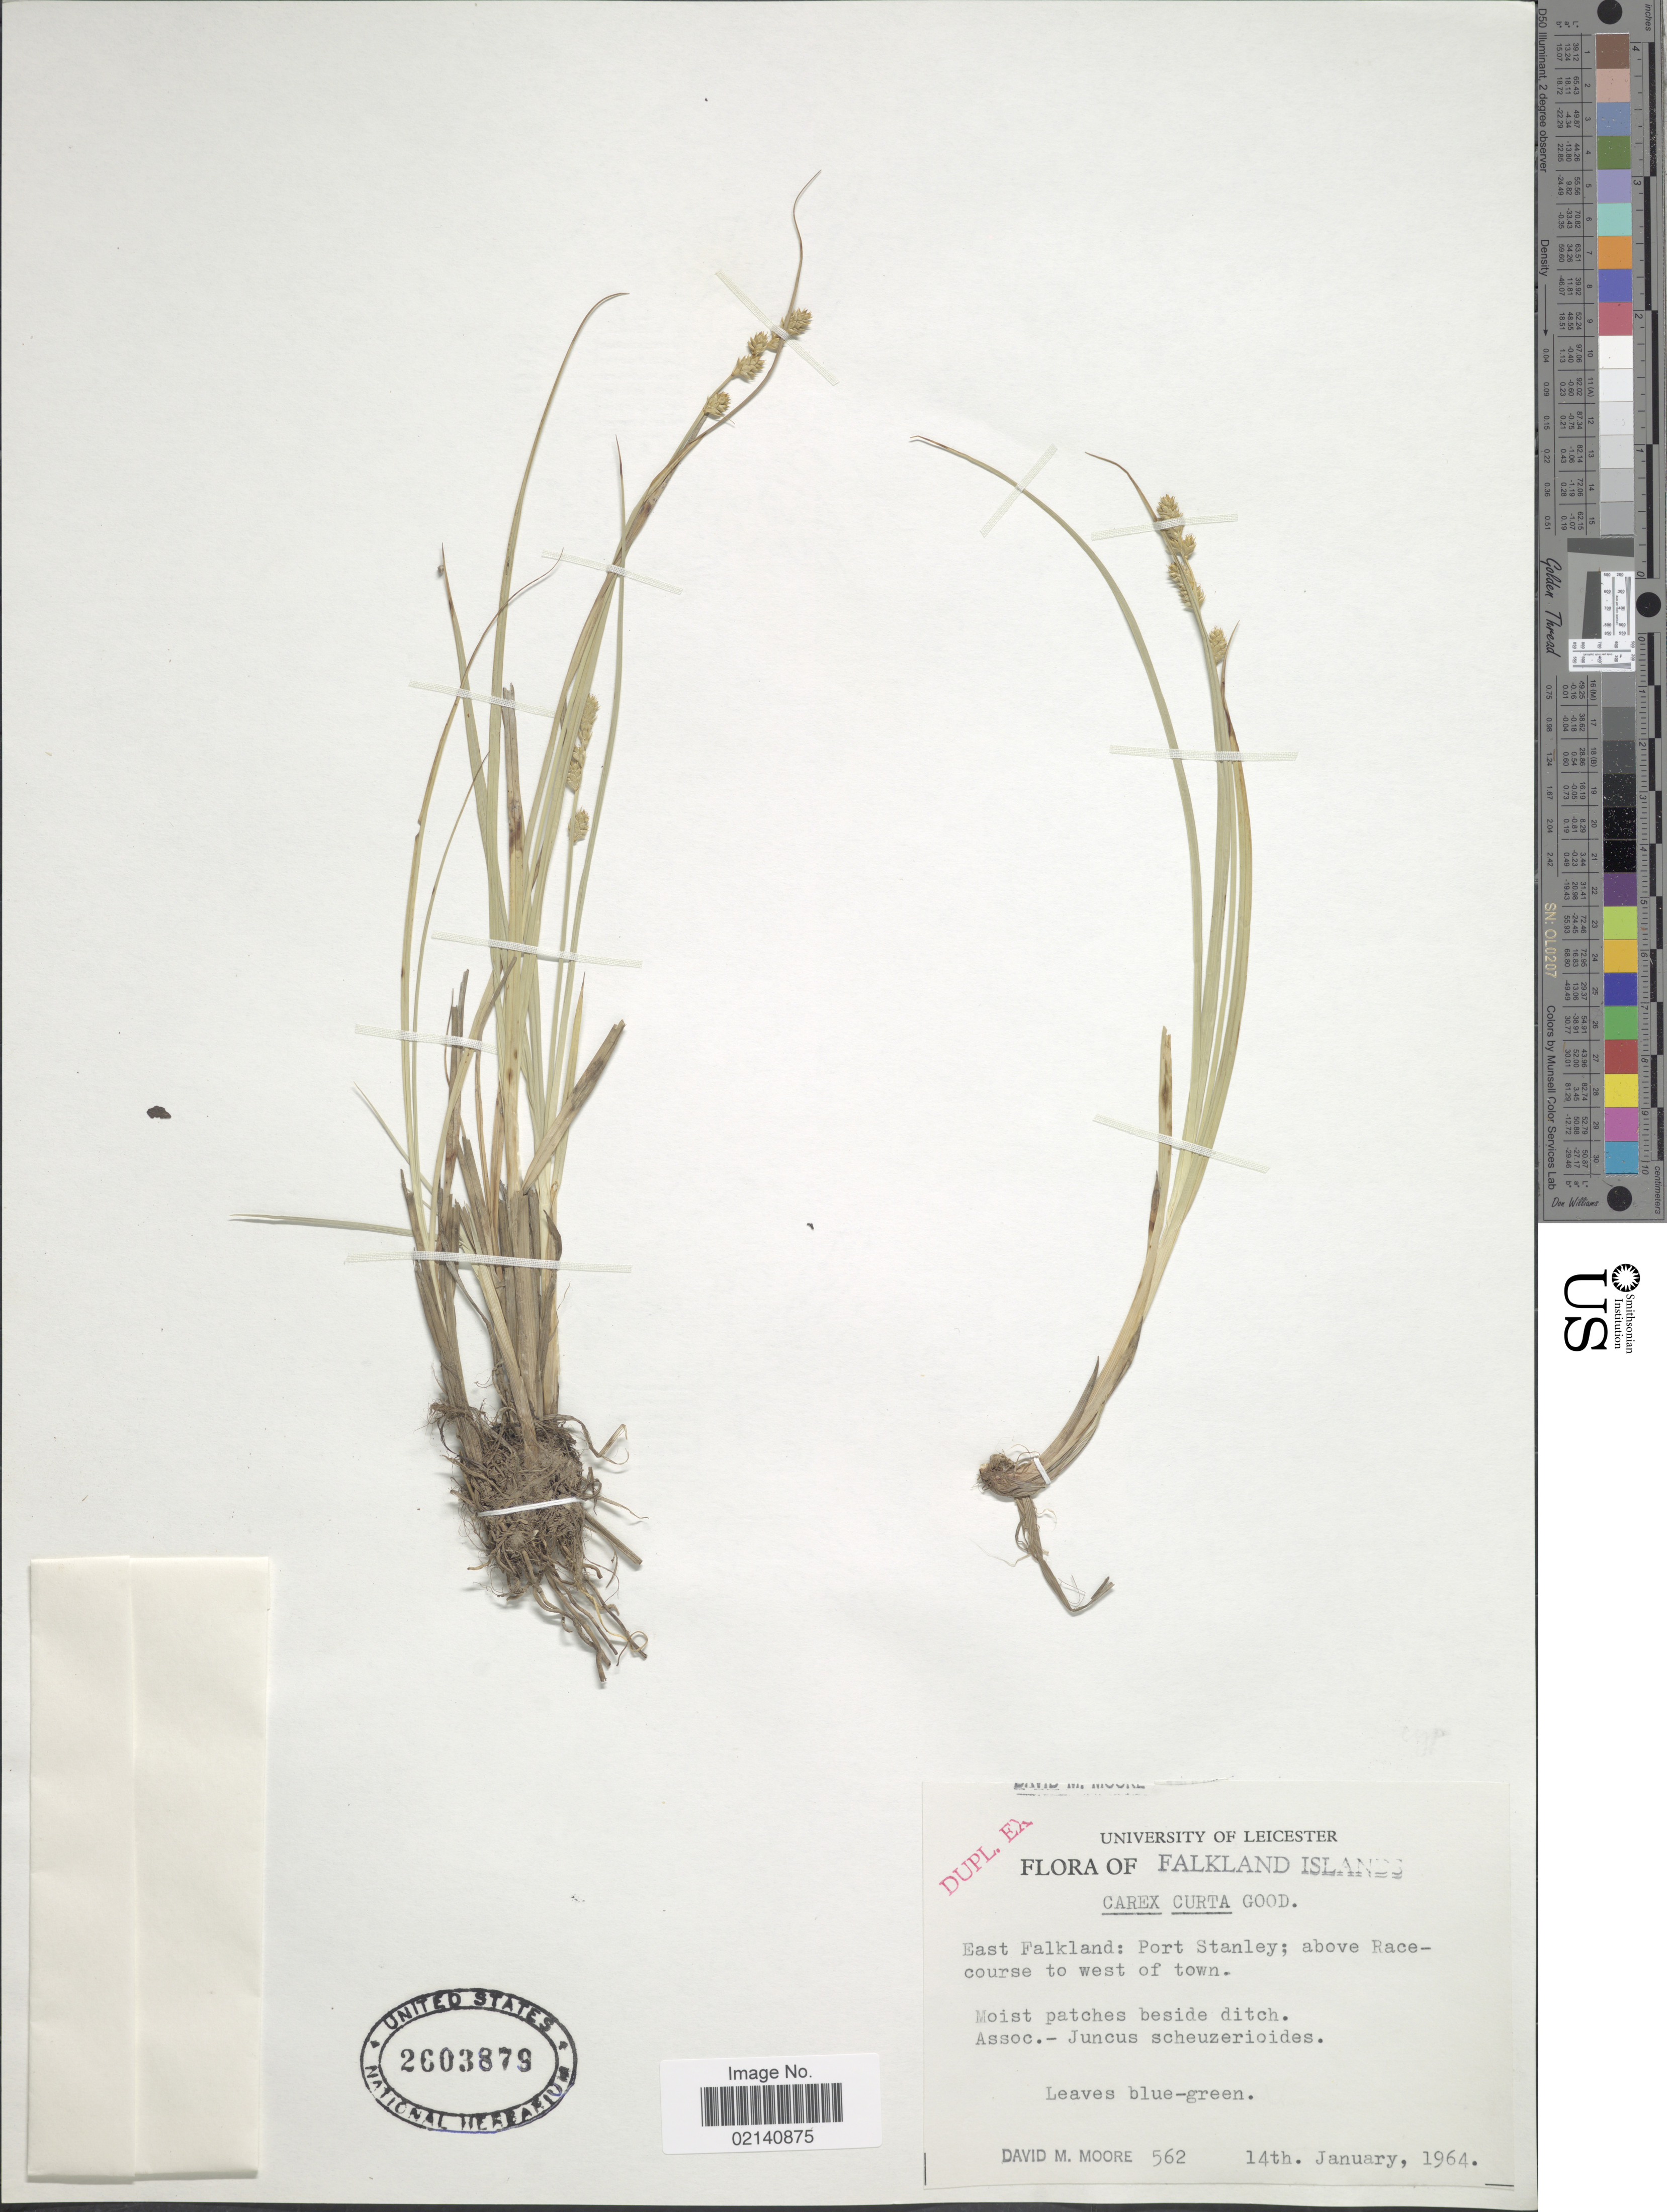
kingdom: Plantae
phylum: Tracheophyta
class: Liliopsida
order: Poales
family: Cyperaceae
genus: Carex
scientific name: Carex canescens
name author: L.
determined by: Jiménez-Mejías, P.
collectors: D. Moore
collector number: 562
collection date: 1964-01-14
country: Falkland Islands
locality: East Falkland: Port Stanley; above course to west of town, moist patches beside ditch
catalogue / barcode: US 2603879